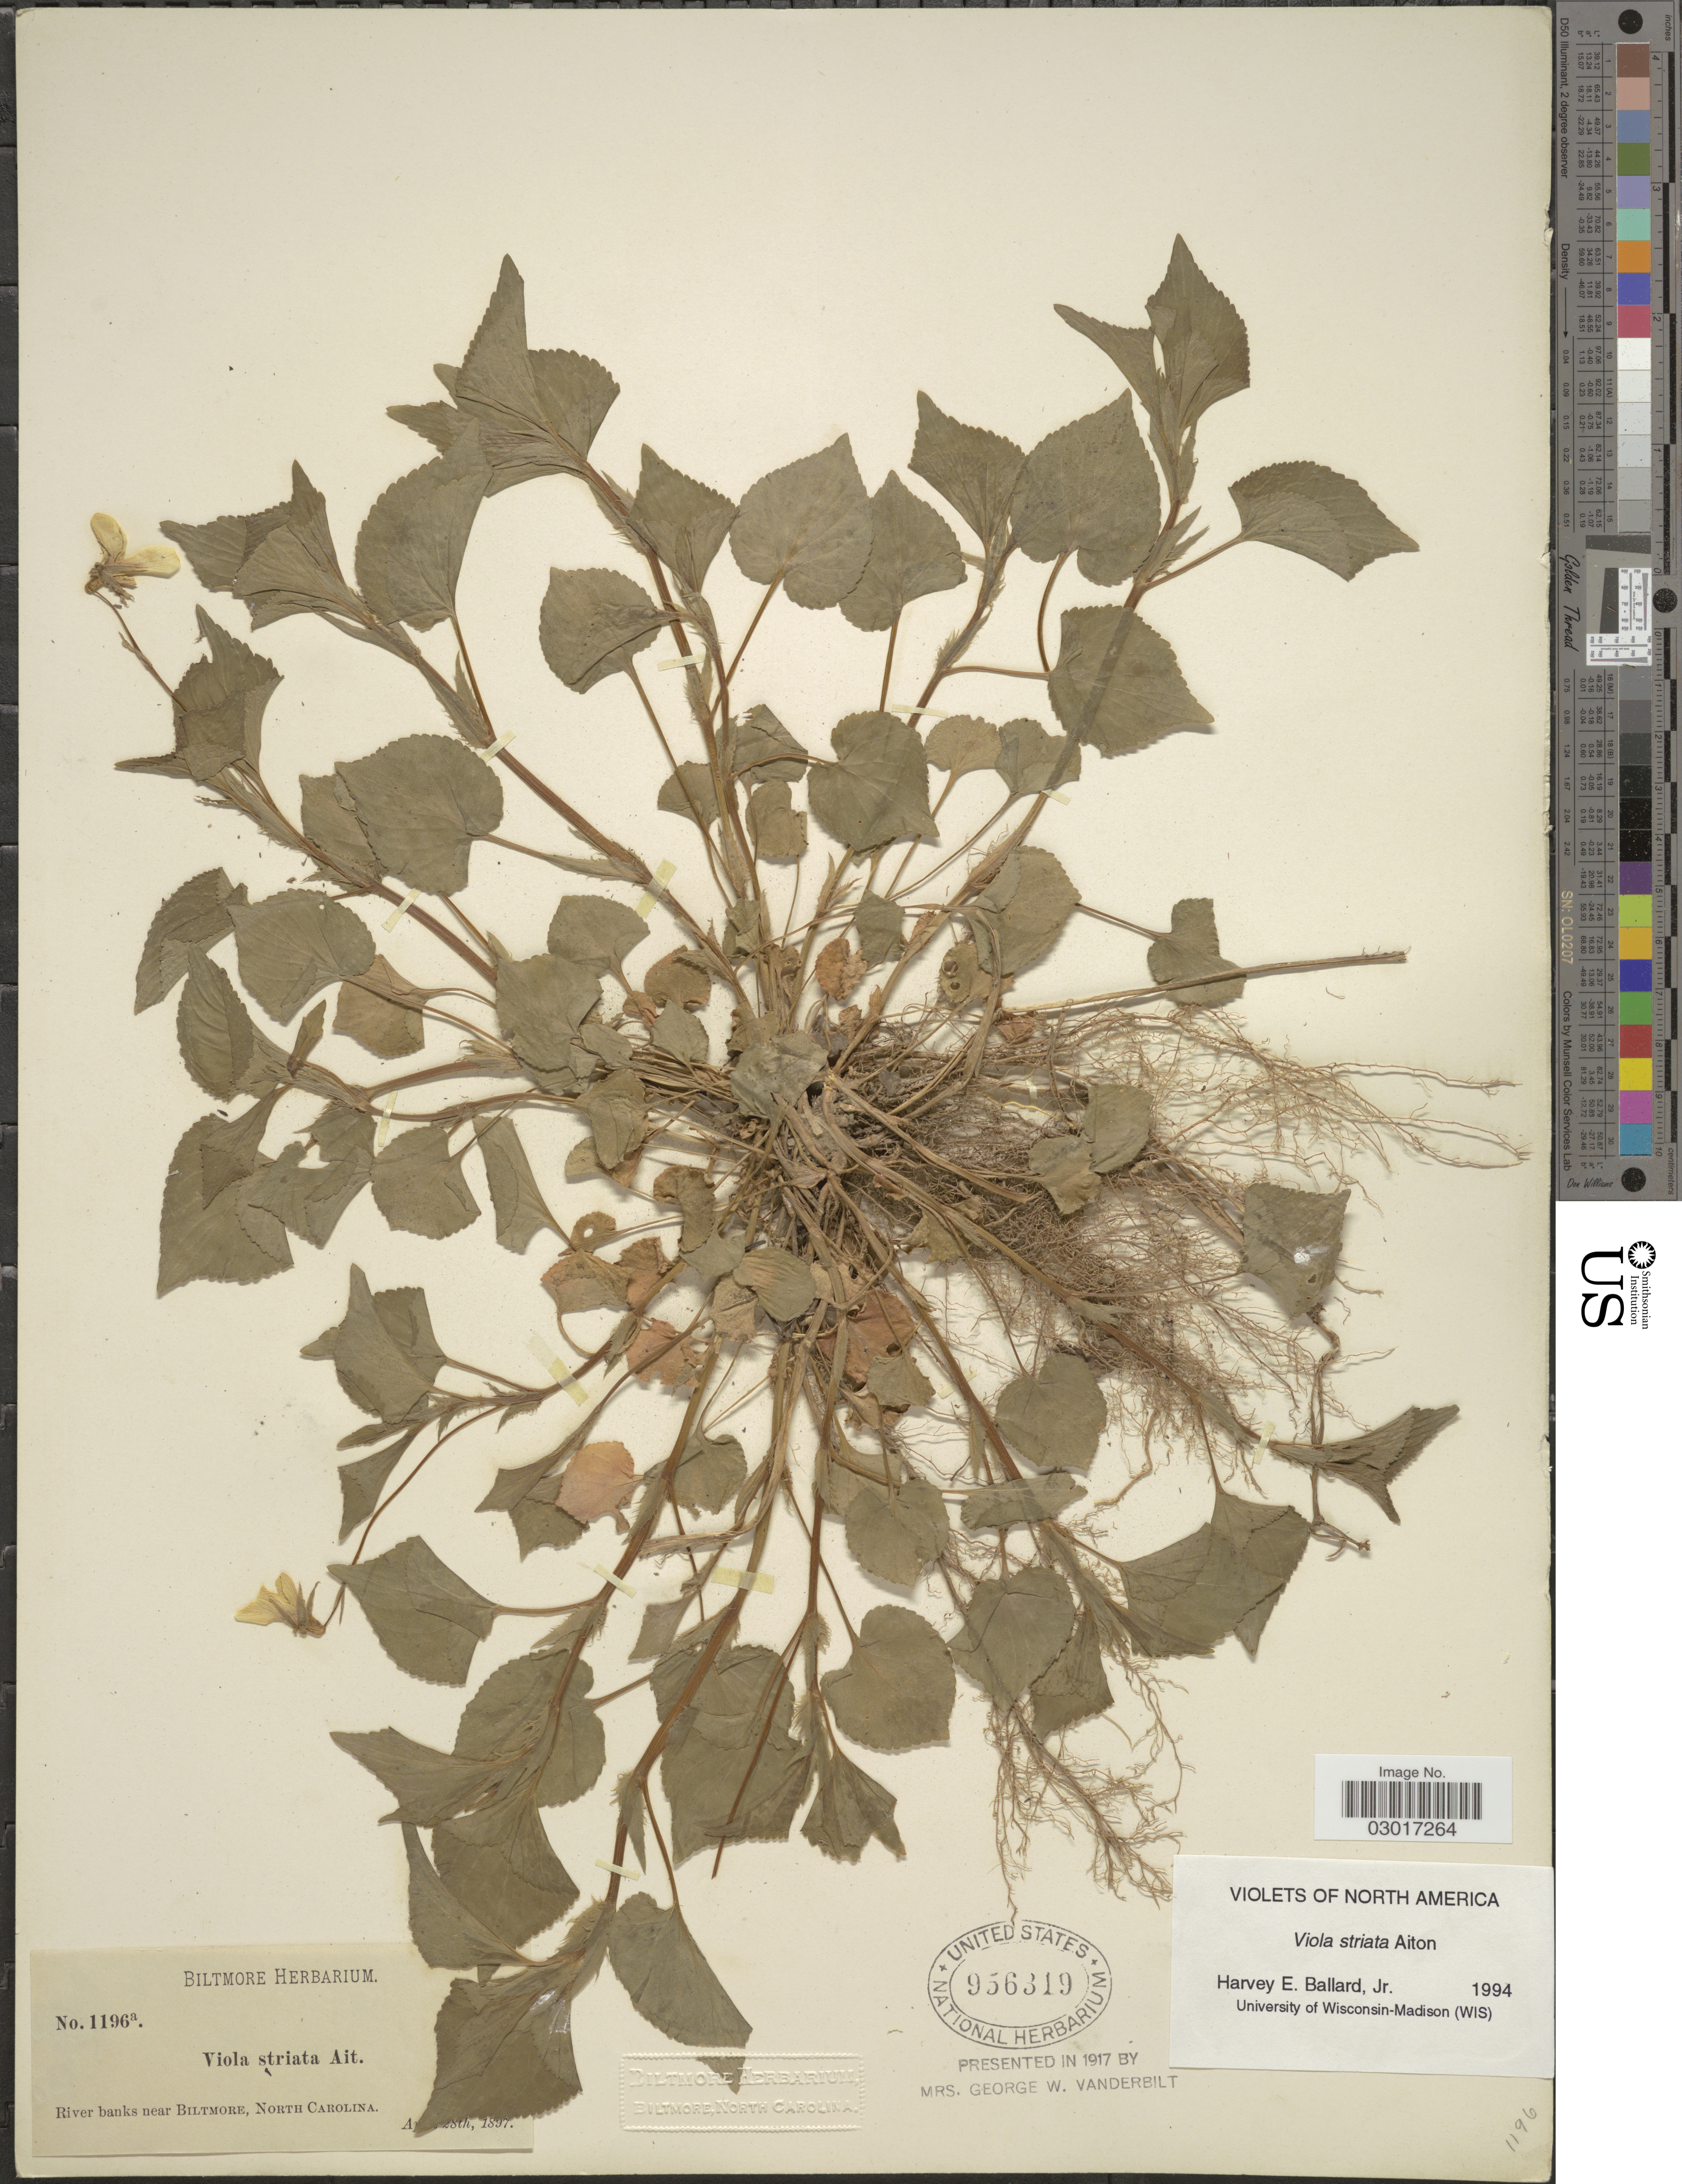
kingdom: Plantae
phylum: Tracheophyta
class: Magnoliopsida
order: Malpighiales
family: Violaceae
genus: Viola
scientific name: Viola striata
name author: Aiton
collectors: ex herb. Biltmore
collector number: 1196a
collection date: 1897-04-28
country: United States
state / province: North Carolina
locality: River banks near Biltmore.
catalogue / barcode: US 956319